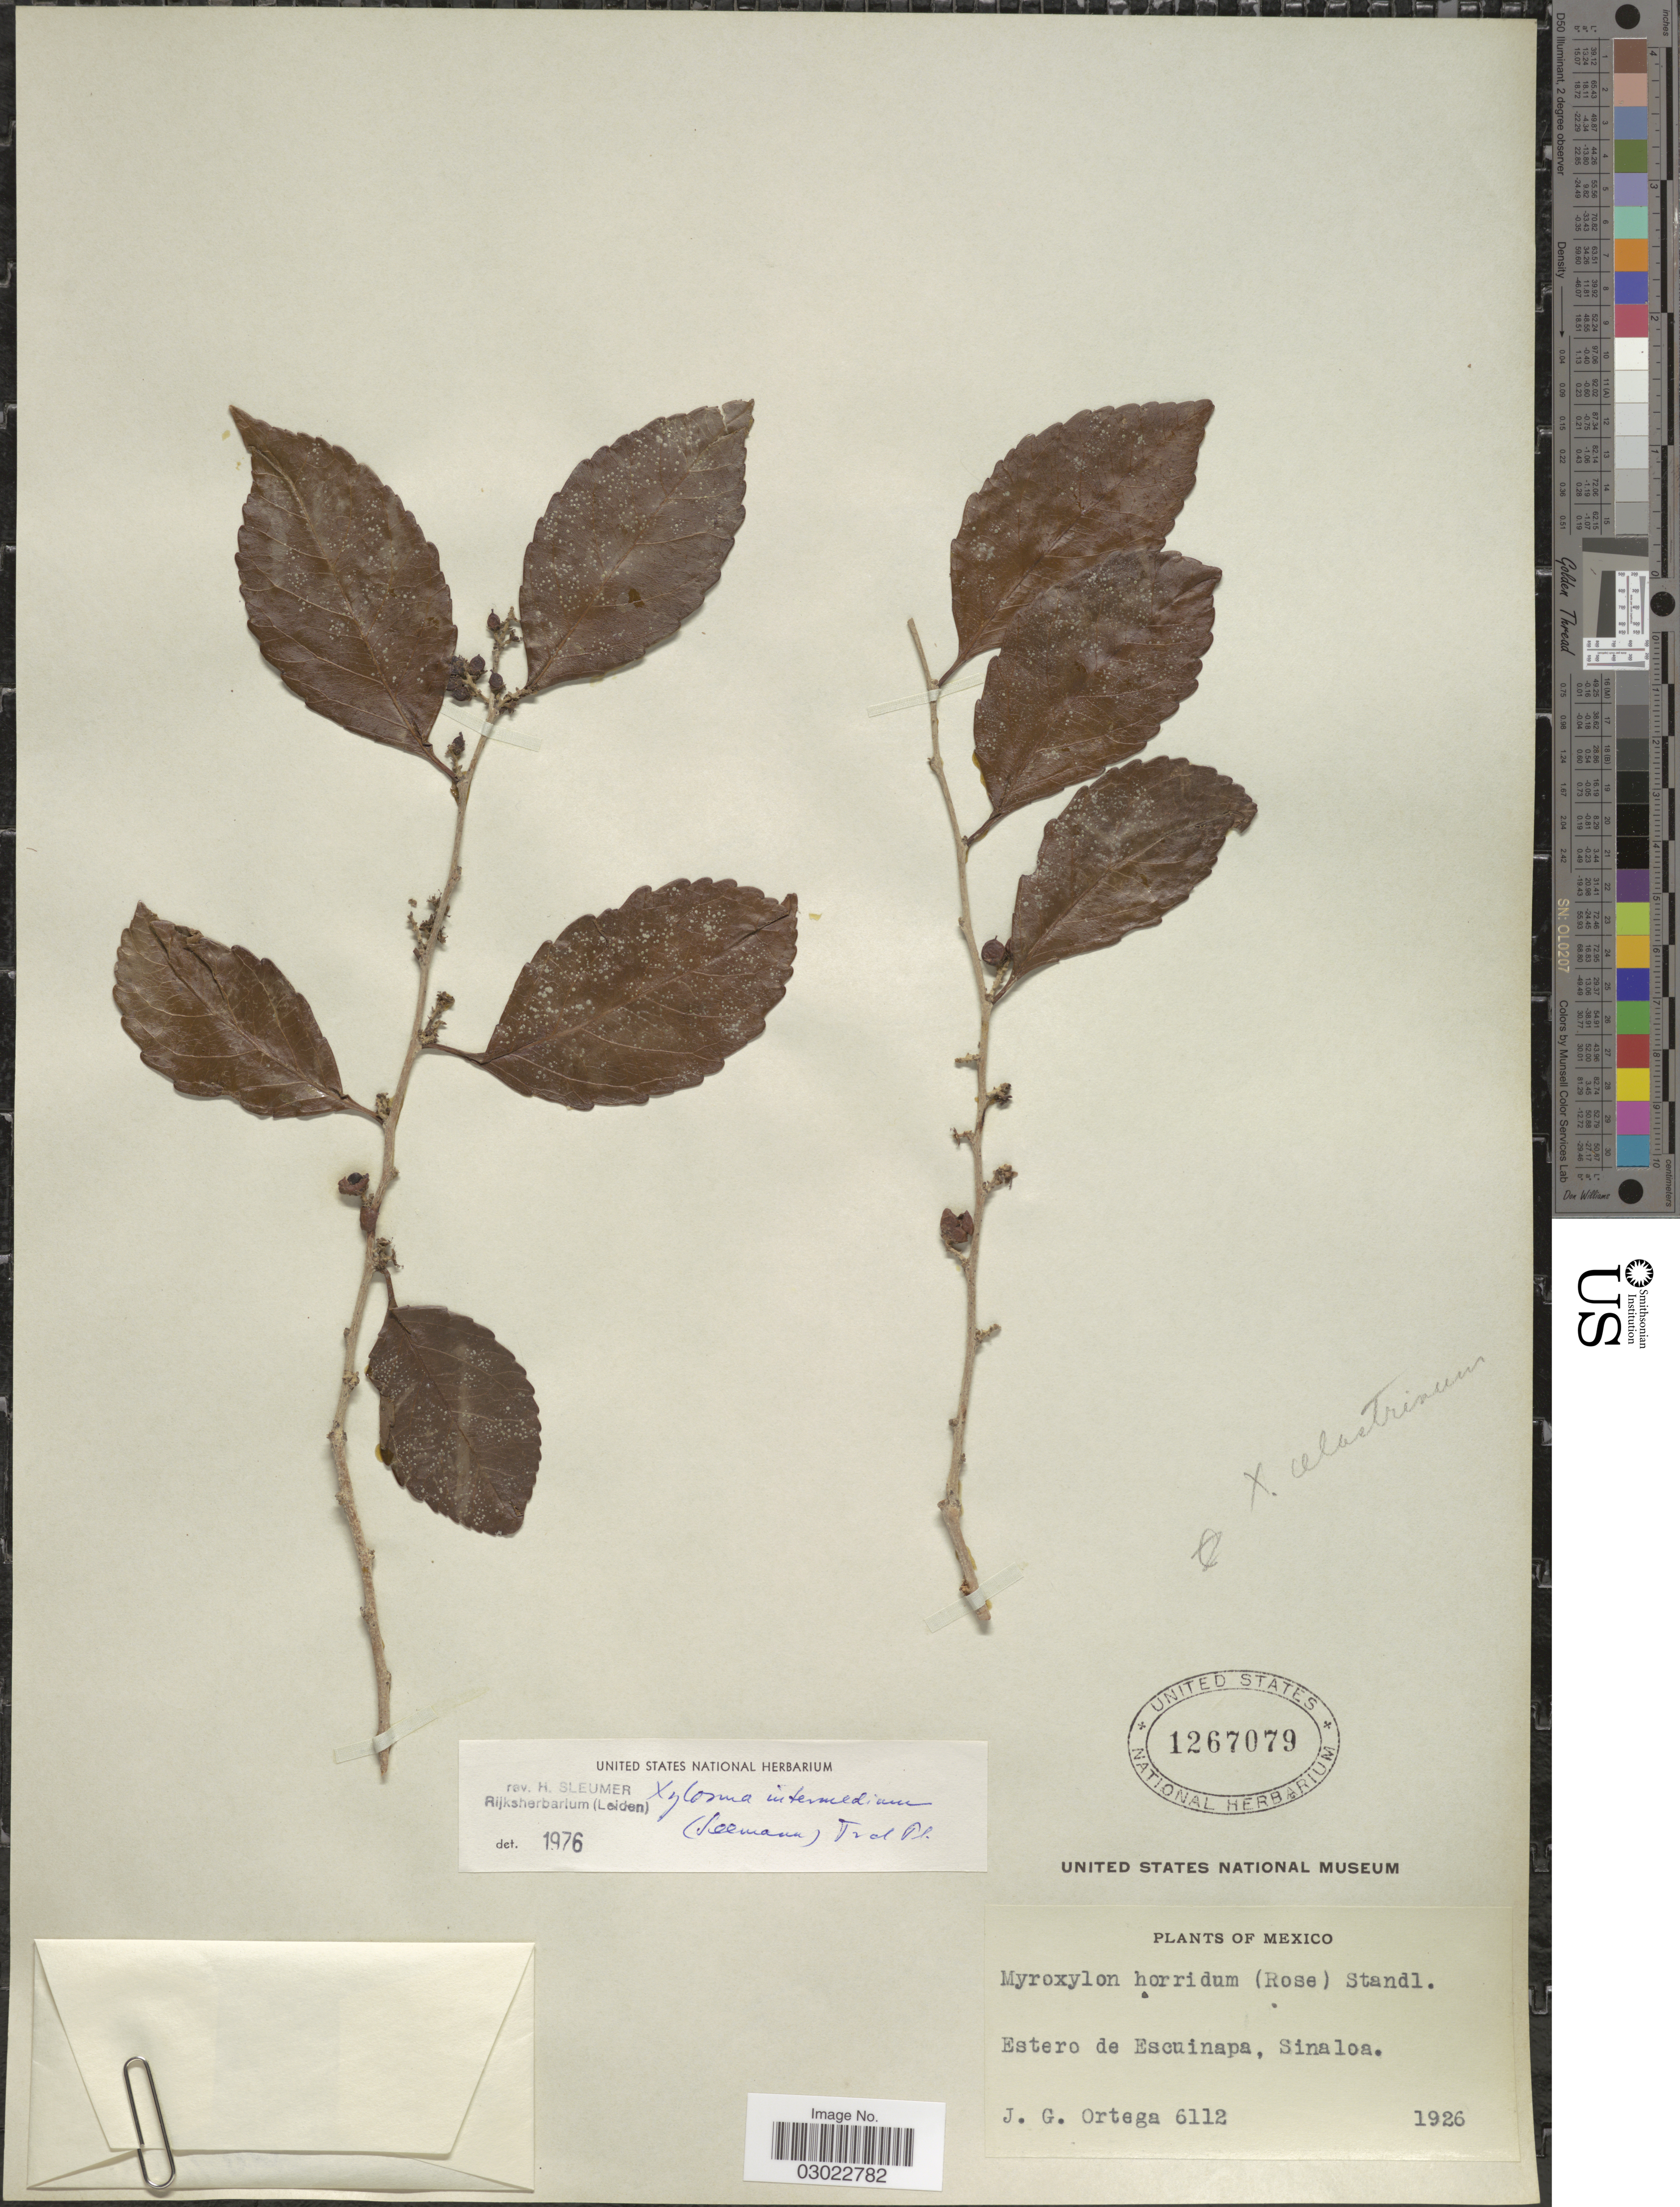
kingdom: Plantae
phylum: Tracheophyta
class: Magnoliopsida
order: Malpighiales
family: Salicaceae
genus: Xylosma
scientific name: Xylosma horrida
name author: Rose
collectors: J. Ortega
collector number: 6112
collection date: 1926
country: Mexico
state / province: Sinaloa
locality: Estero de Escuinapa.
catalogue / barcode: US 1267079